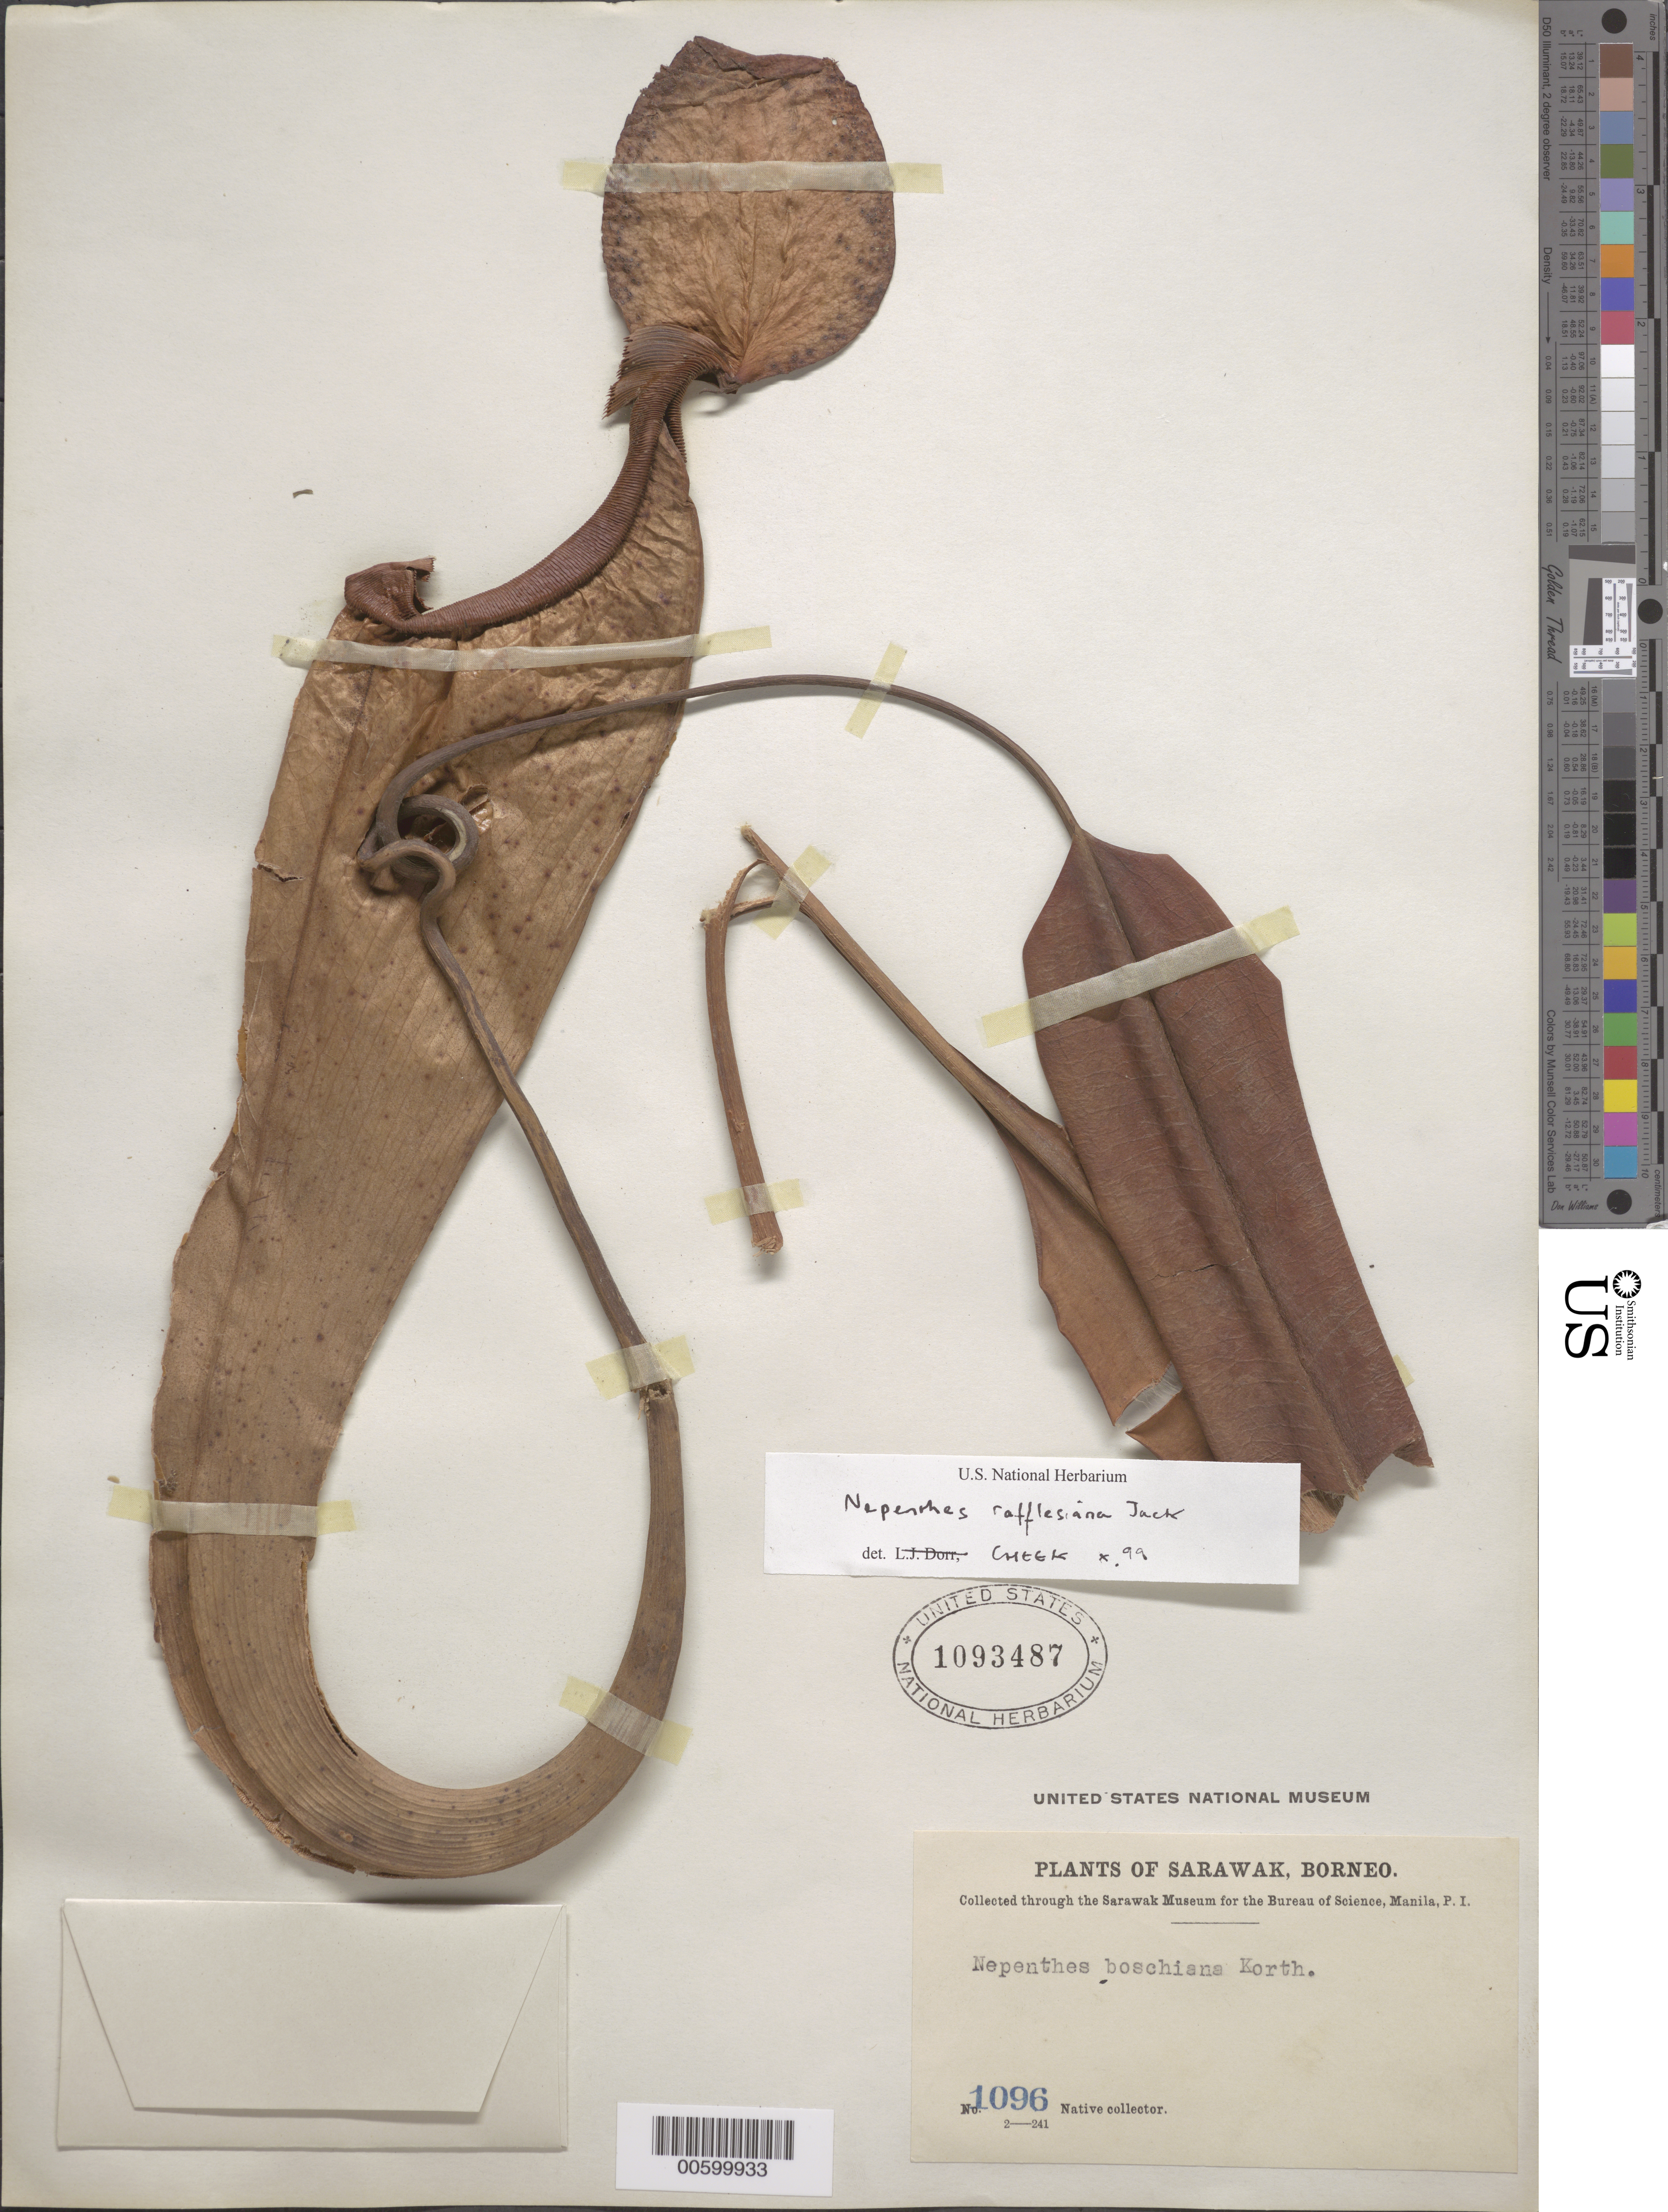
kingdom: Plantae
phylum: Tracheophyta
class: Magnoliopsida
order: Caryophyllales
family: Nepenthaceae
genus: Nepenthes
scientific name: Nepenthes rafflesiana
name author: Jack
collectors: Native collector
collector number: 1096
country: Malaysia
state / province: Sarawak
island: Borneo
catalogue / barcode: US 1093487